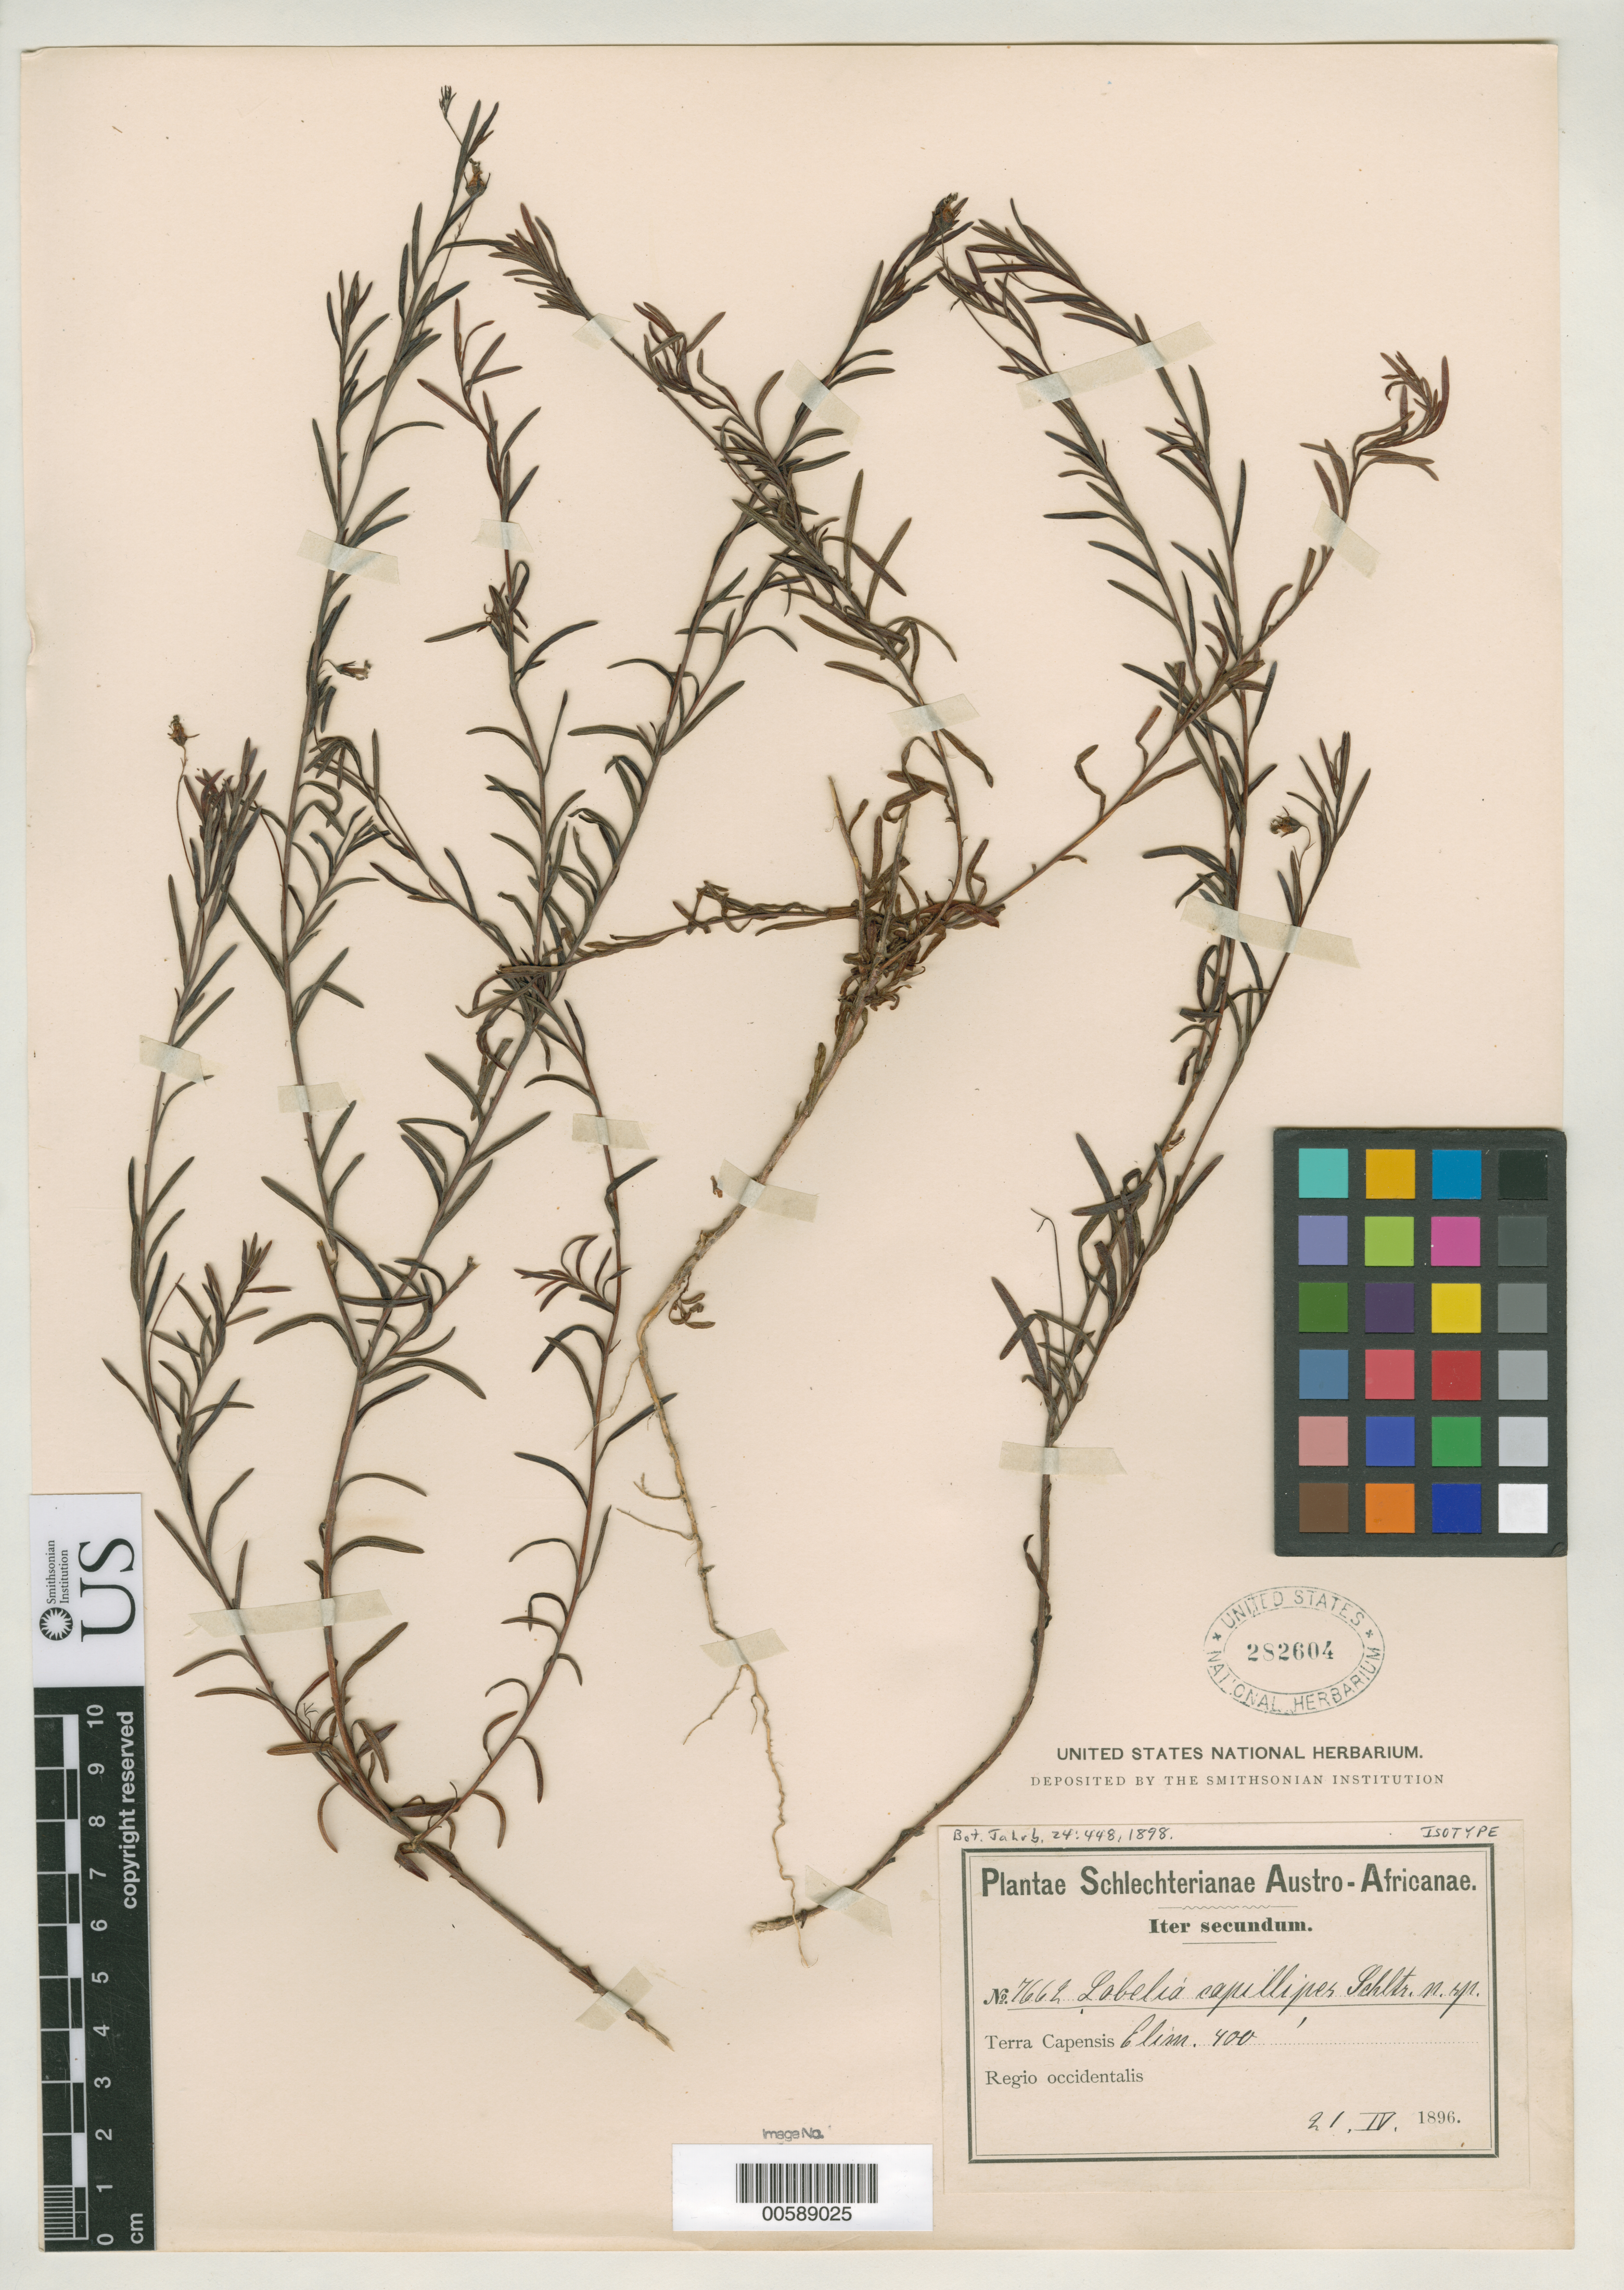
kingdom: Plantae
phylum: Tracheophyta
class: Magnoliopsida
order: Asterales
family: Campanulaceae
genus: Lobelia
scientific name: Lobelia capillipes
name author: Schltr.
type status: Isotype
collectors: F. R. R. Schlechter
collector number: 7662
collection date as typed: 21 Apr 1896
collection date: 1896-04-21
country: South Africa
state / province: Western Cape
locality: Elim.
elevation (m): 122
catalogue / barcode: US 282604